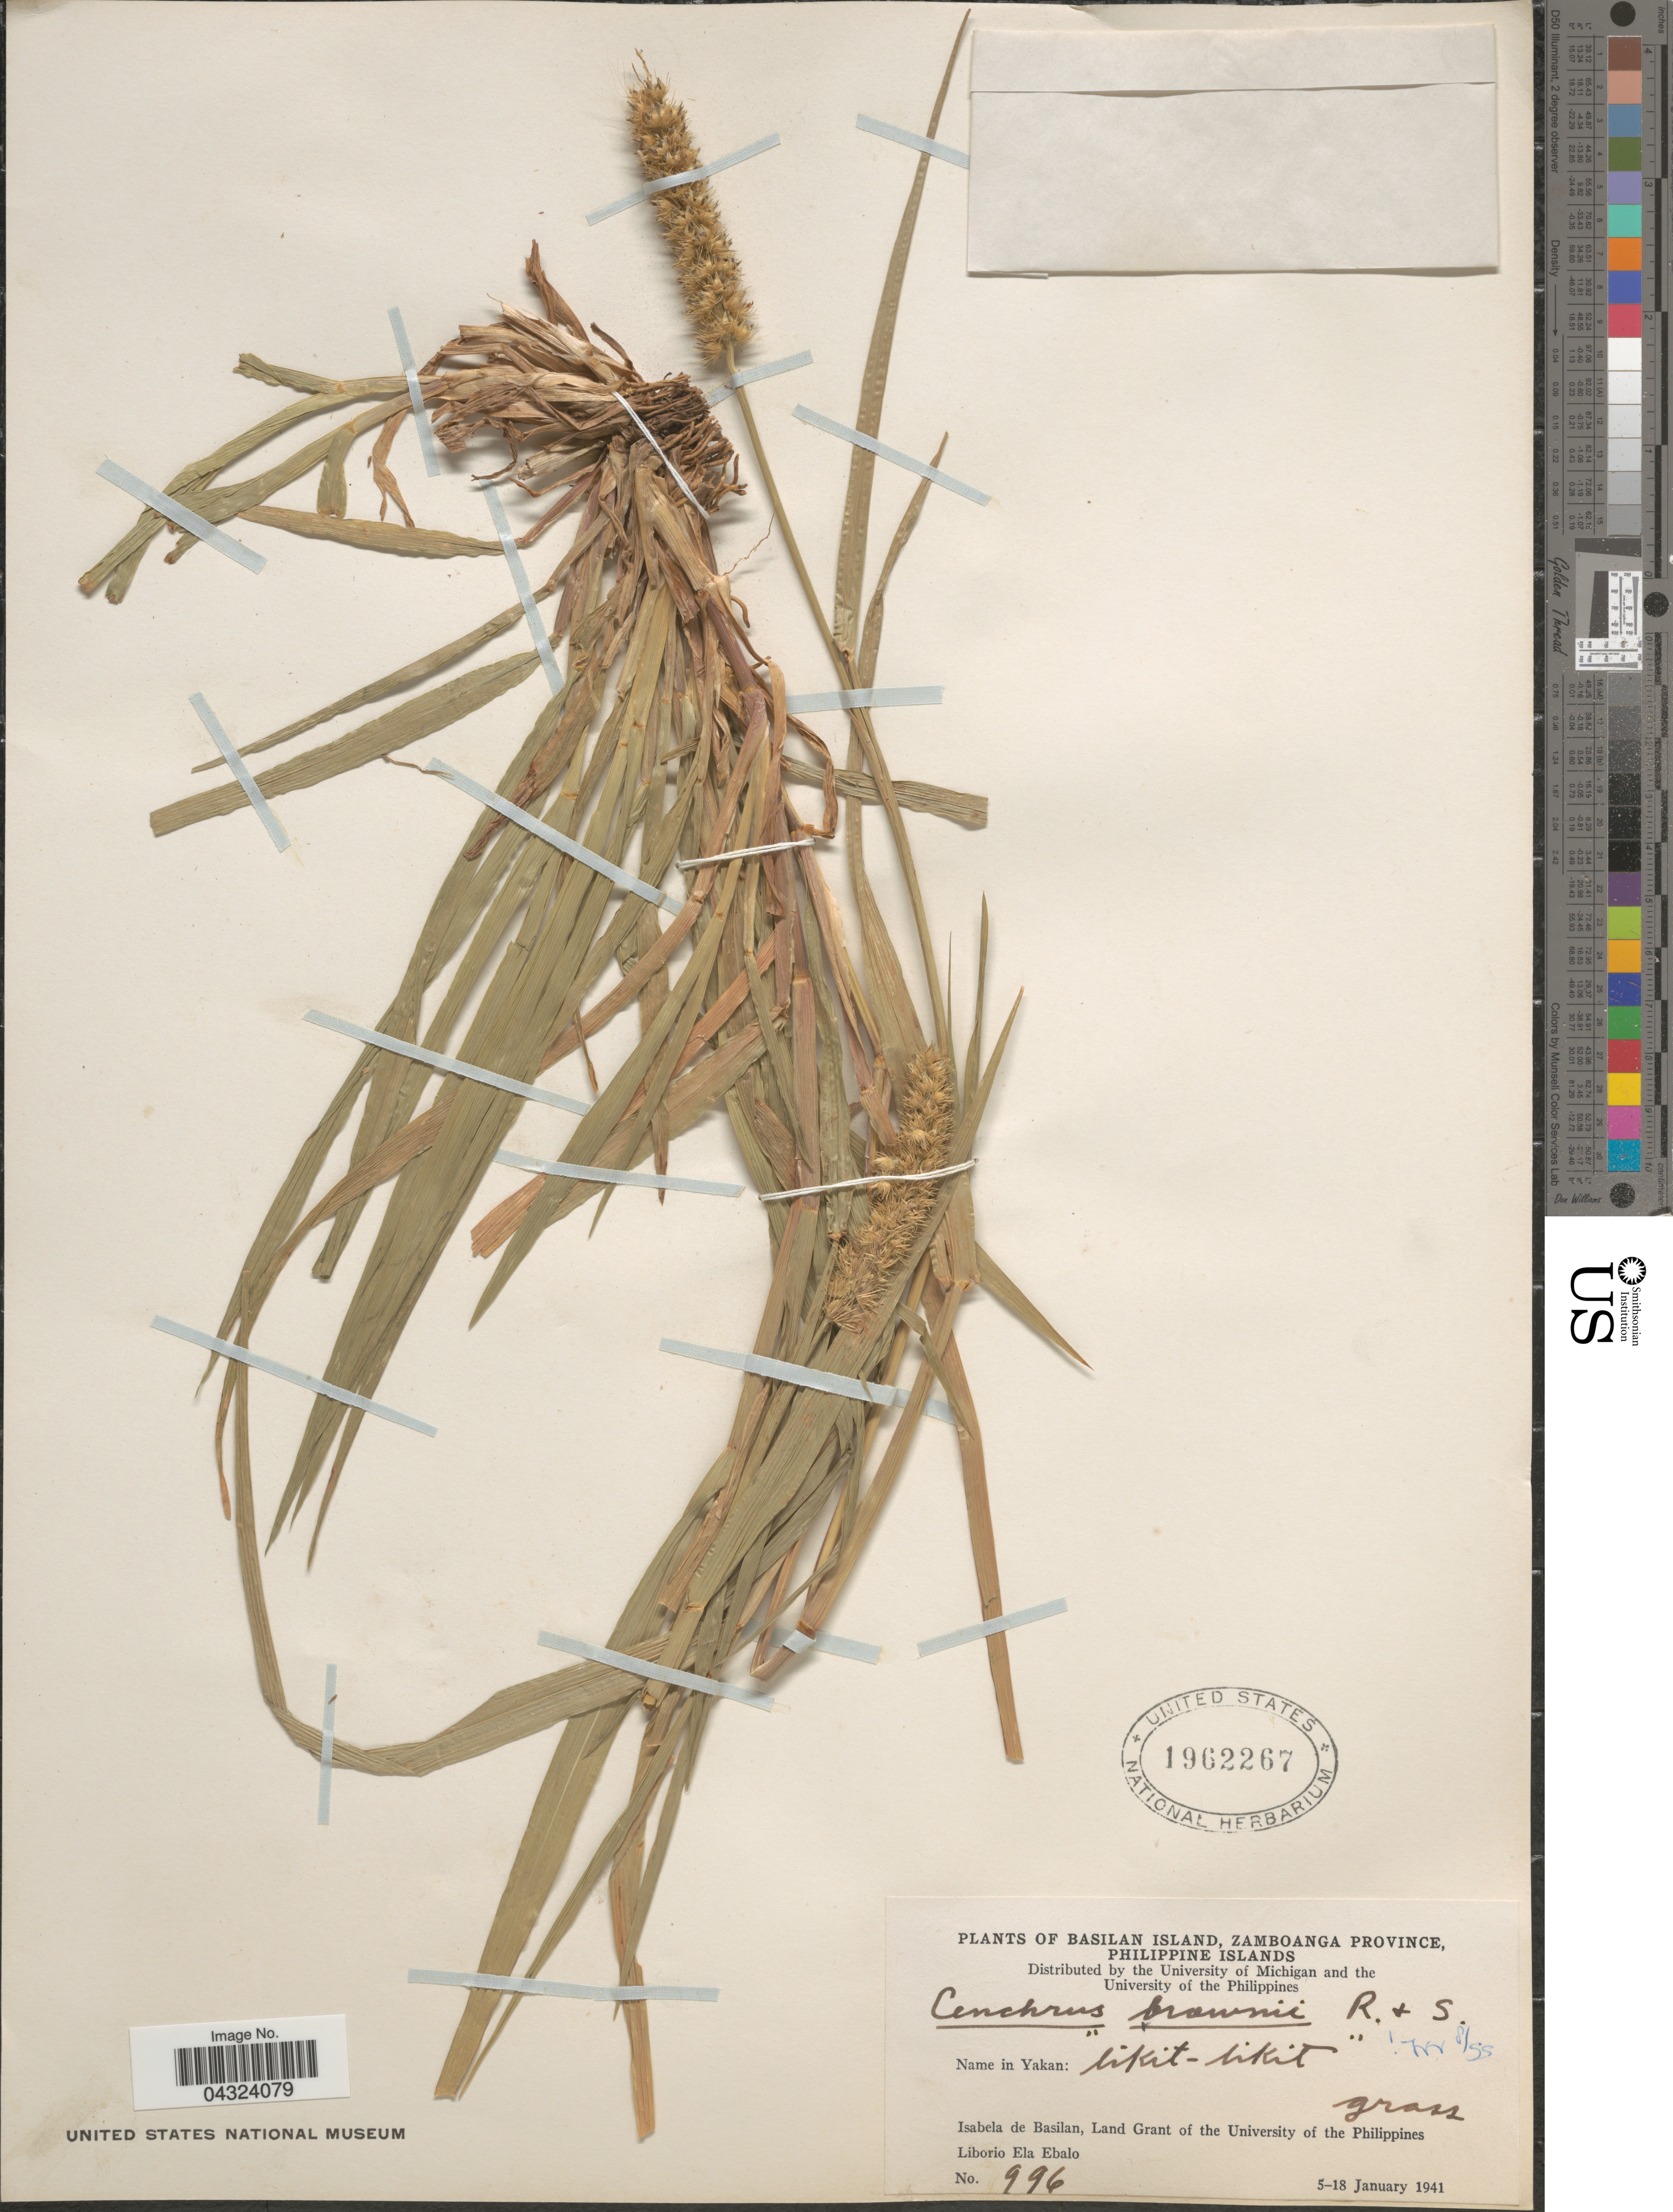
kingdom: Plantae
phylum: Tracheophyta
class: Liliopsida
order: Poales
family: Poaceae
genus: Cenchrus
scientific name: Cenchrus brownii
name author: Roem. & Schult.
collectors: L. Ebalo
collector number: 996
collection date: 1941-01-05/1941-01-18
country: Philippines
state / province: Muslim Mindanao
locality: Basilan Island, Zamboanga Province. Isabela de Basilan, Land Grant of the University of the Philippines.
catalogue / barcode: US 1962267